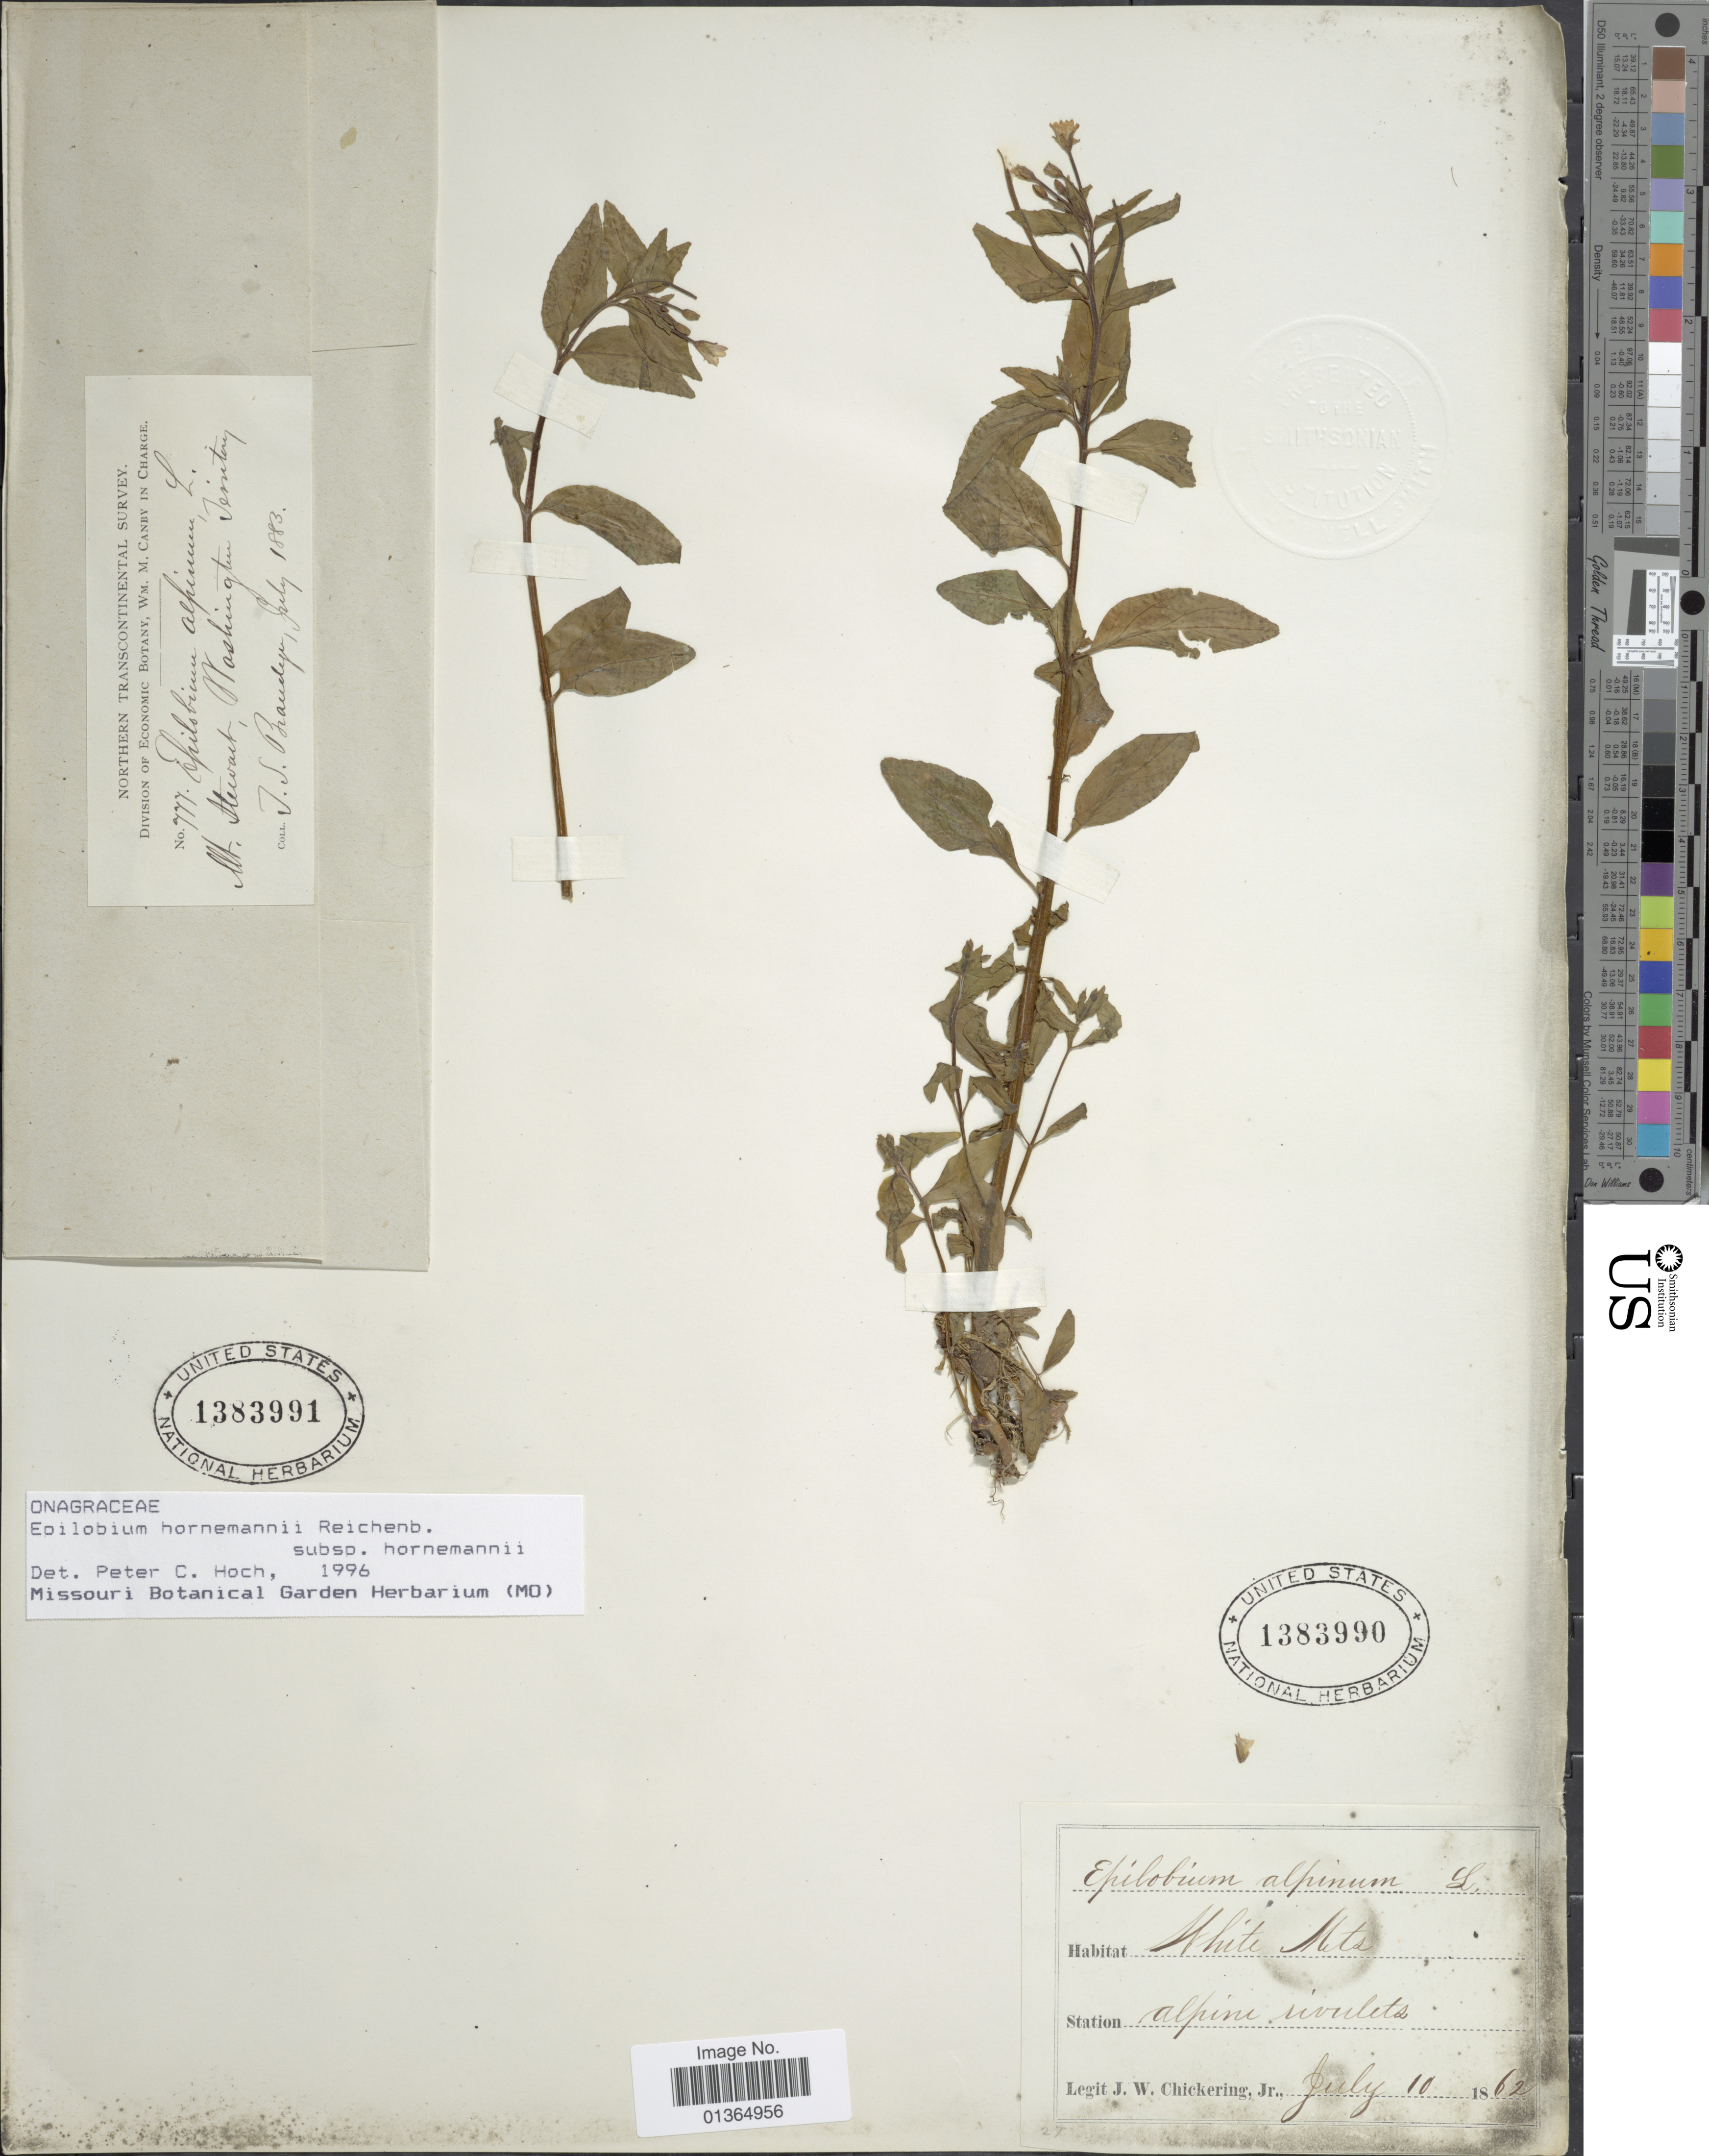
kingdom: Plantae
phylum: Tracheophyta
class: Magnoliopsida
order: Myrtales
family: Onagraceae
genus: Epilobium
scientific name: Epilobium hornemannii subsp. hornemannii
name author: Rchb.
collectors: J. S. Brandegee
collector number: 777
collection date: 1883-07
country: United States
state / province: Washington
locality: Mt. Stewart.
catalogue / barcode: US 1383991-2